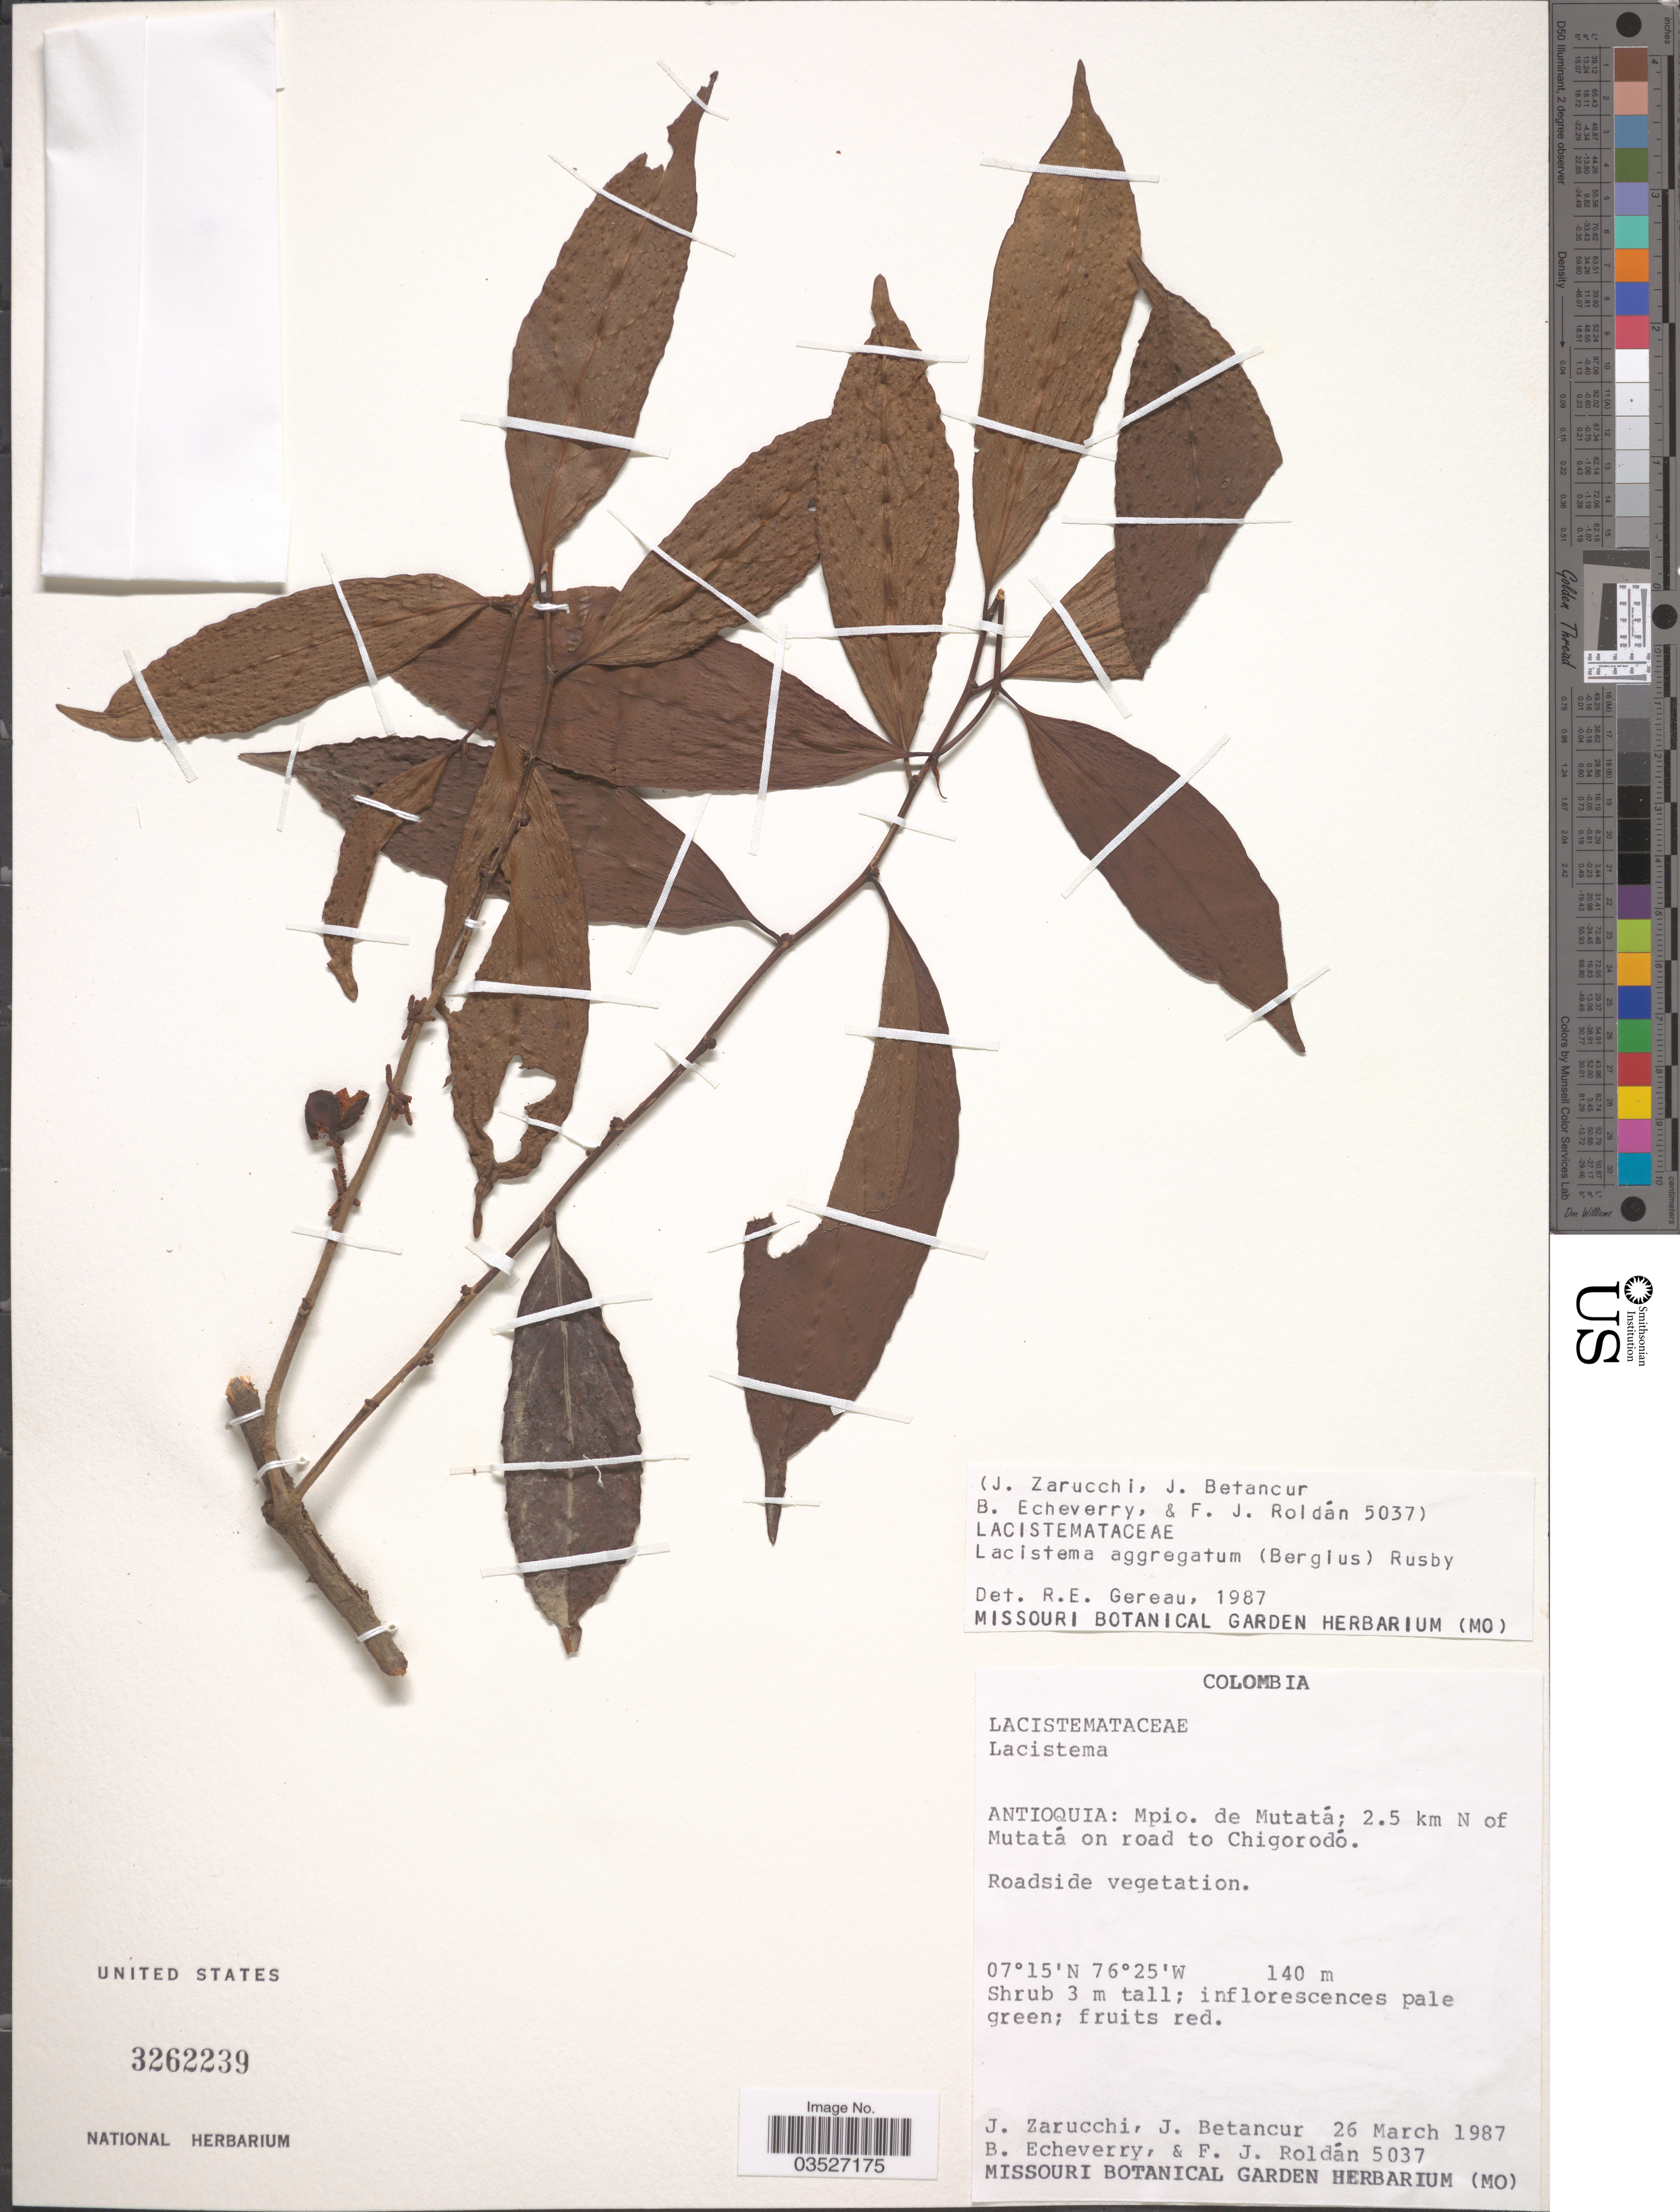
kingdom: Plantae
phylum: Tracheophyta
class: Magnoliopsida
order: Malpighiales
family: Lacistemataceae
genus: Lacistema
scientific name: Lacistema aggregatum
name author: (P.J. Bergius) Rusby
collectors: J. L. Zarucchi, J. Betancur, B. Echeverry & F. J. Roldán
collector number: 5037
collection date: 1987-03-26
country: Colombia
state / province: Antioquia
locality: Mpio. de Mutatá; 2.5 km N of Mutatá on road to Chigorodó.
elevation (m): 140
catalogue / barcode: US 3262239